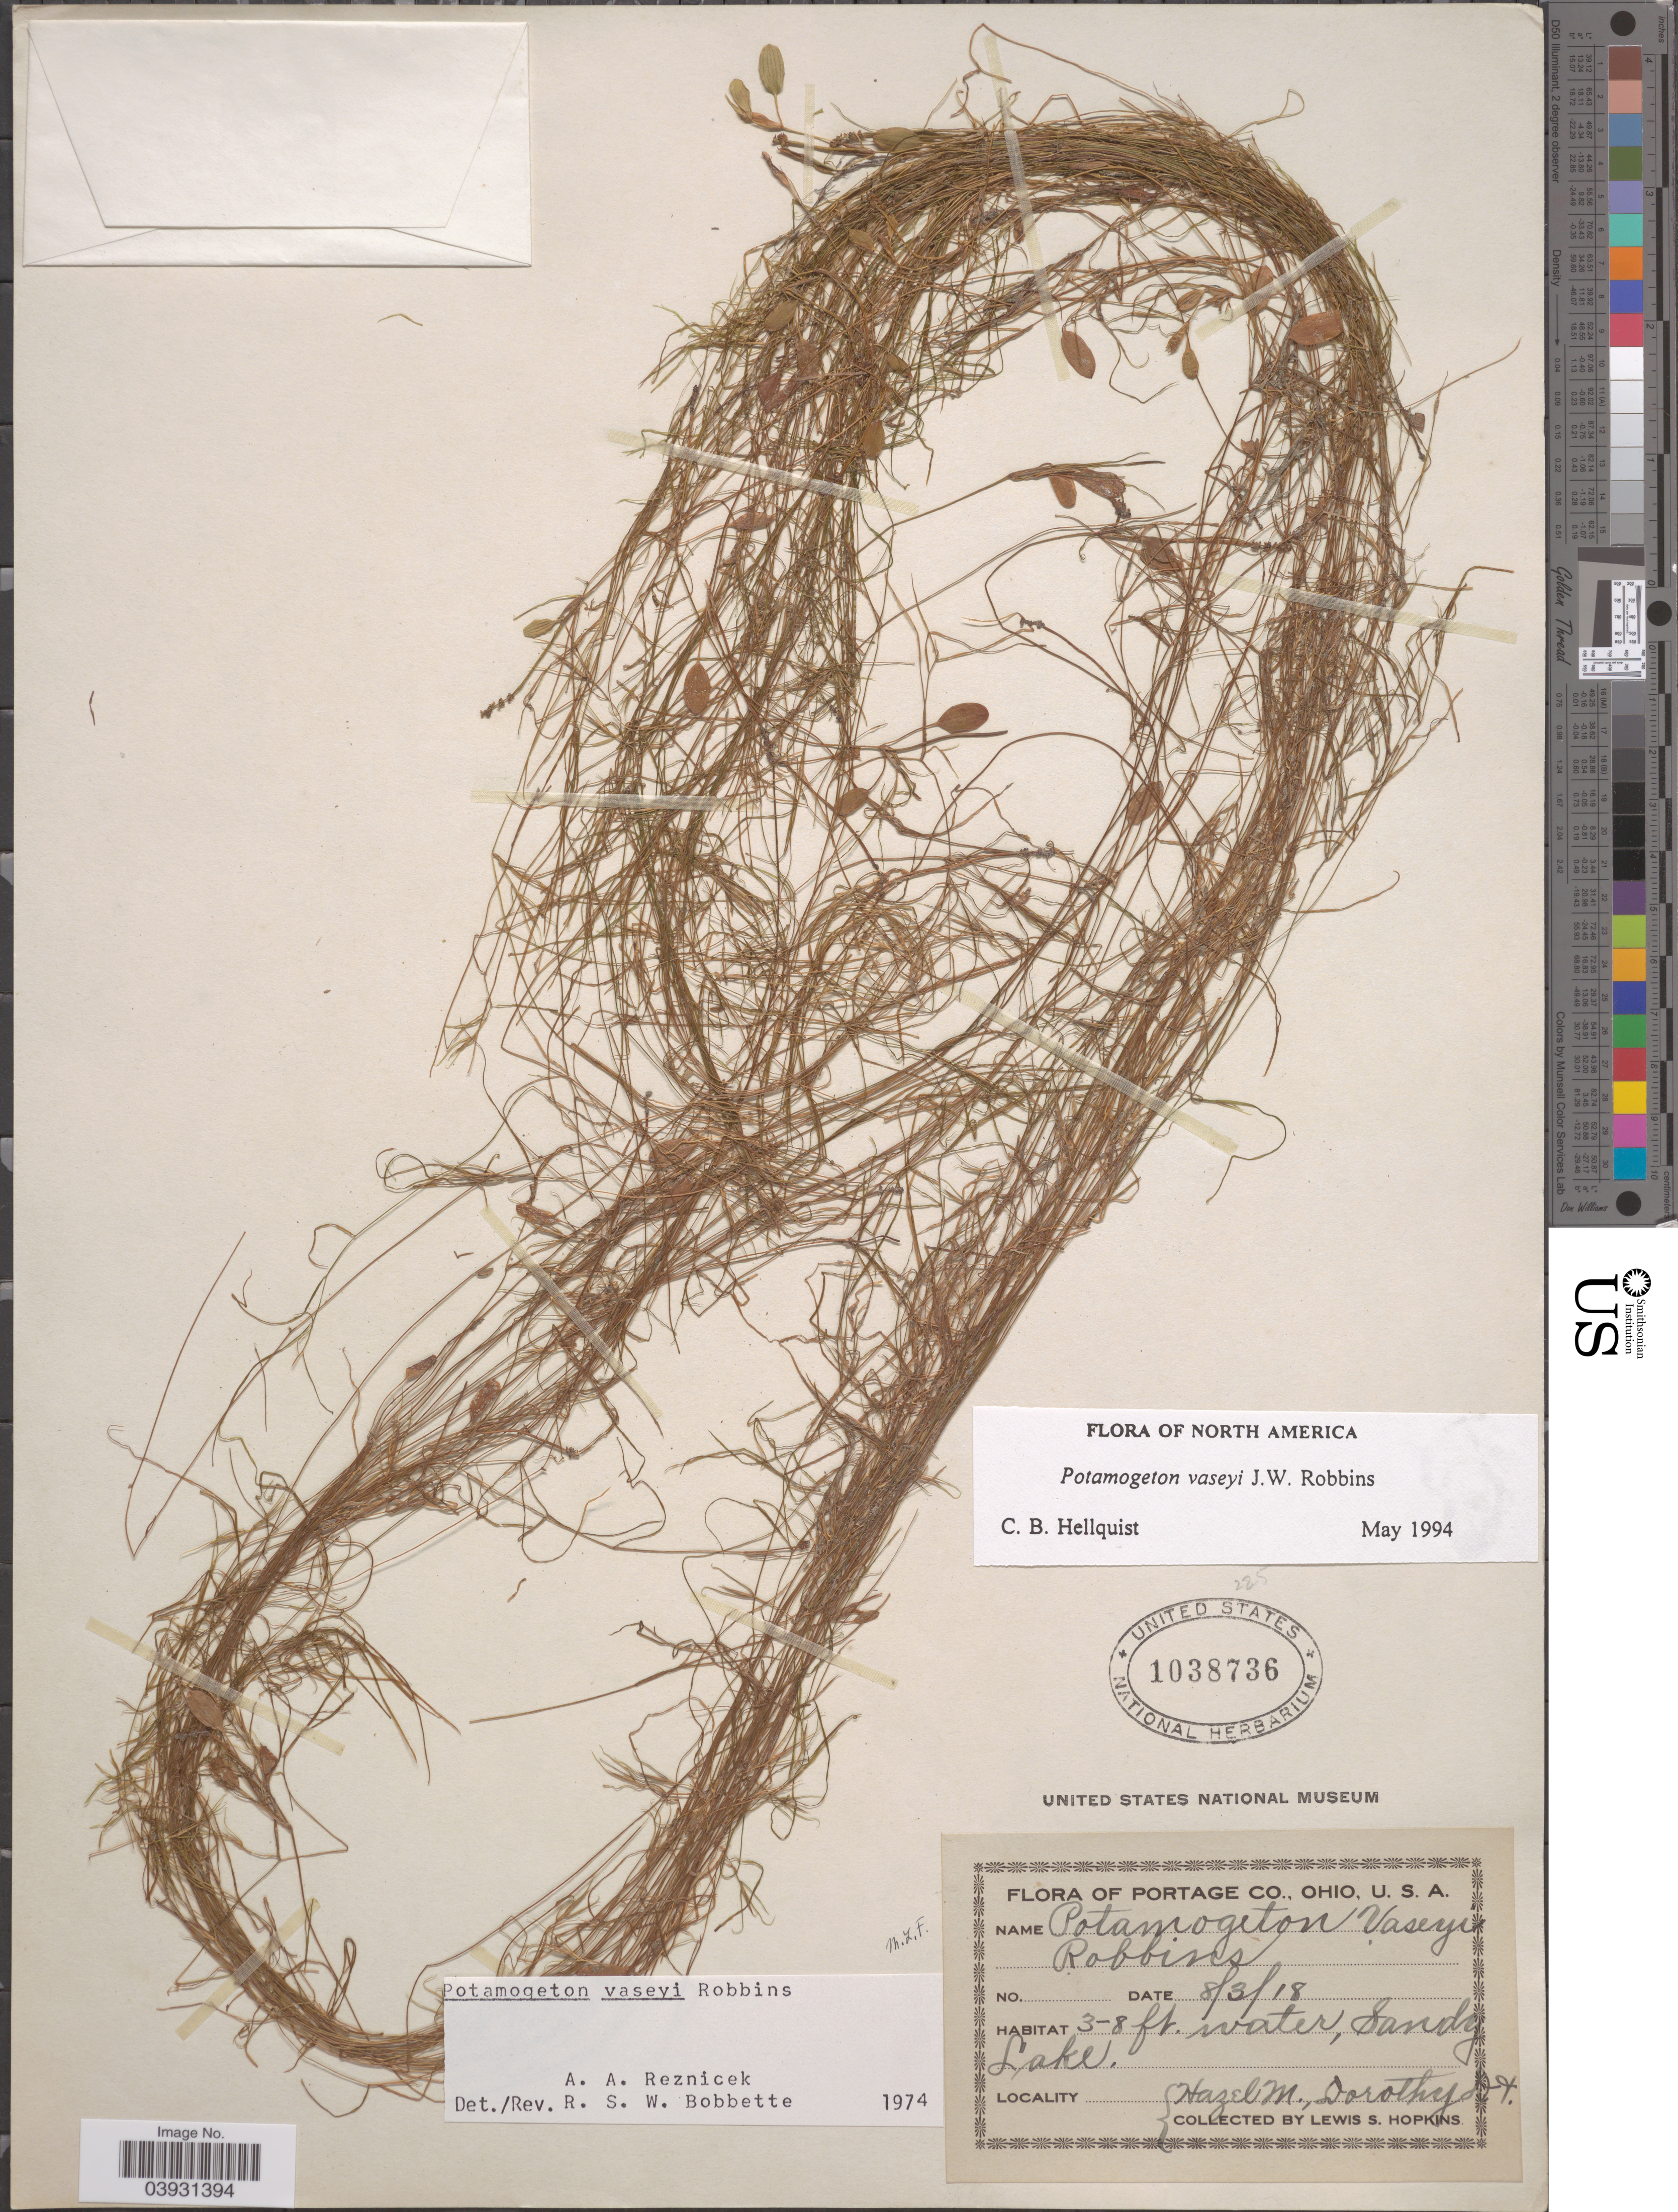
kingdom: Plantae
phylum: Tracheophyta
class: Liliopsida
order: Alismatales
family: Potamogetonaceae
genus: Potamogeton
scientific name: Potamogeton vaseyi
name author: J.W. Robbins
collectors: L. Hopkins, M. Hazel & D. Dorothy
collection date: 1918-08-03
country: United States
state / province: Ohio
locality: Portage Co. Sandy Lake.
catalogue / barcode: US 1038736